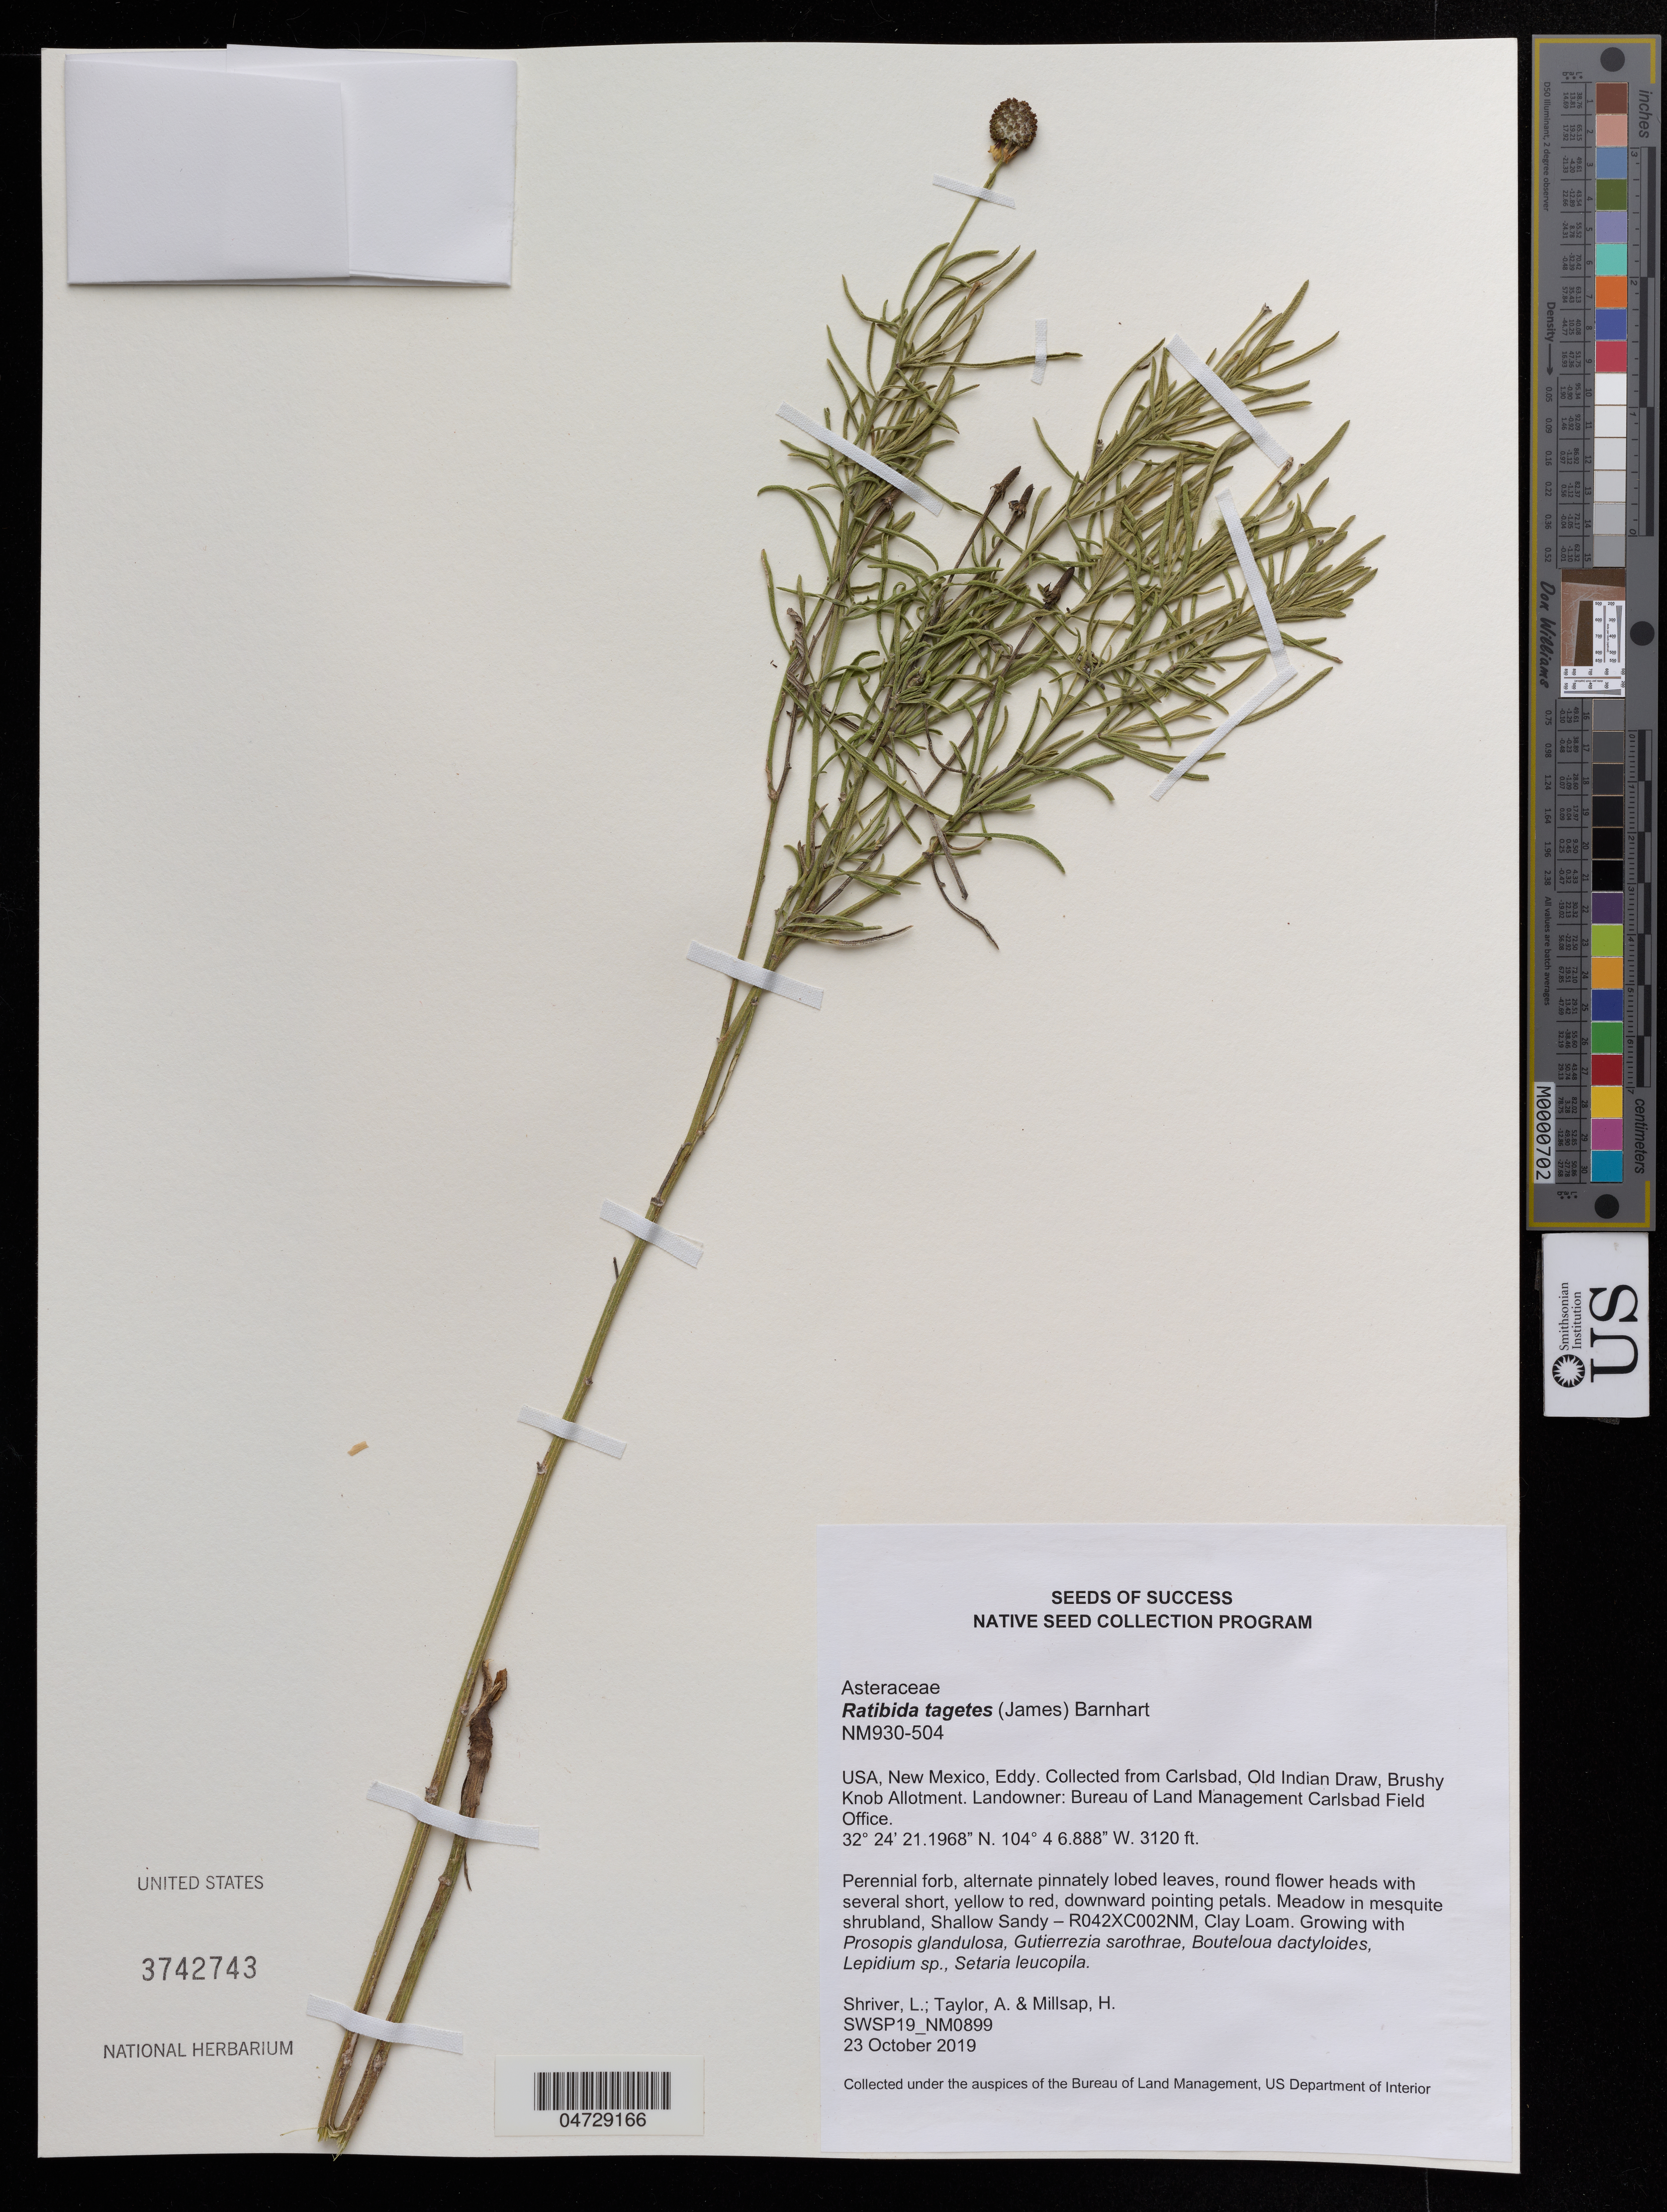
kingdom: Plantae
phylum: Tracheophyta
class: Magnoliopsida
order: Asterales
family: Asteraceae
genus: Ratibida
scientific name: Ratibida tagetes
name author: (James) Barnhart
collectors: L. Shriver & A. Taylor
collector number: SWSP19_NM0899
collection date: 2019-10-23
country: United States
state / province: New Mexico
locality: Eddy. From Carlsbad, Old Indian Draw, Brushy Knob Allotment.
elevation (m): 951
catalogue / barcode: US 3742743